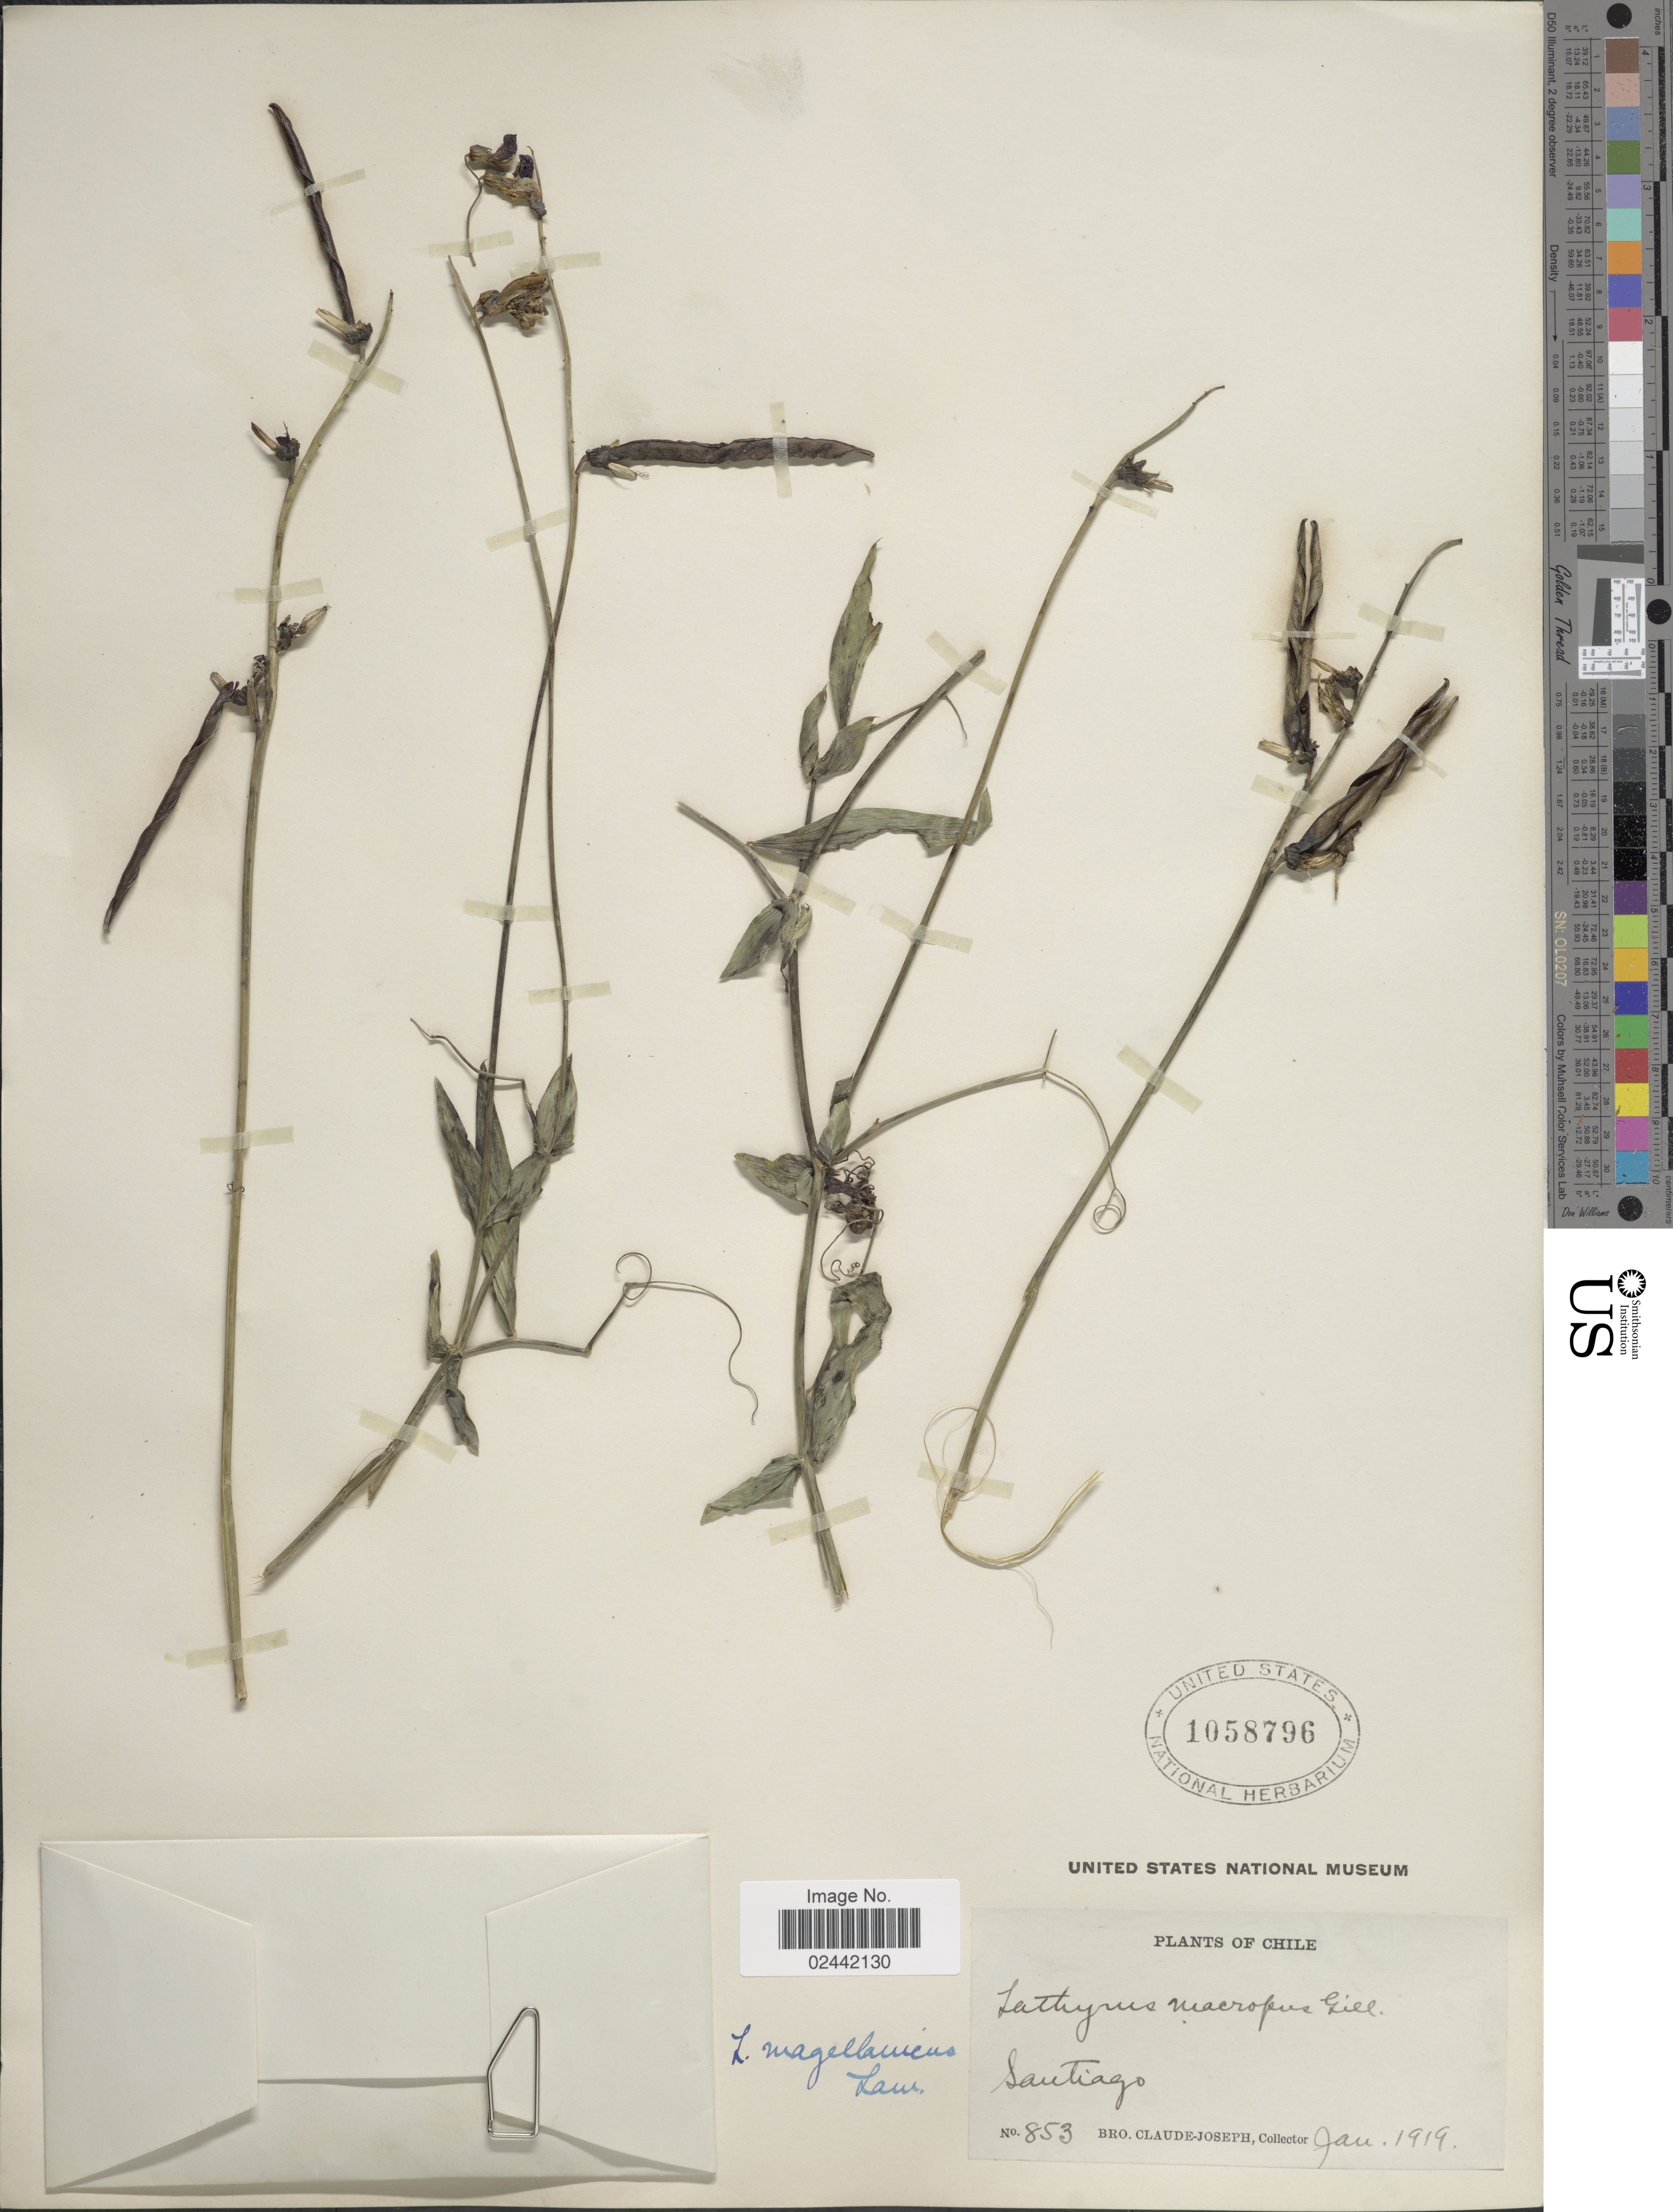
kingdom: Plantae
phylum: Tracheophyta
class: Magnoliopsida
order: Fabales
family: Fabaceae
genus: Lathyrus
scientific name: Lathyrus magellanicus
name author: Lam.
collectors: Bro. Claude-Joseph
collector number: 853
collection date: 1919-01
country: Chile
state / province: Región Metropolitana (RM)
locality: Santiago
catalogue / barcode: US 1058796